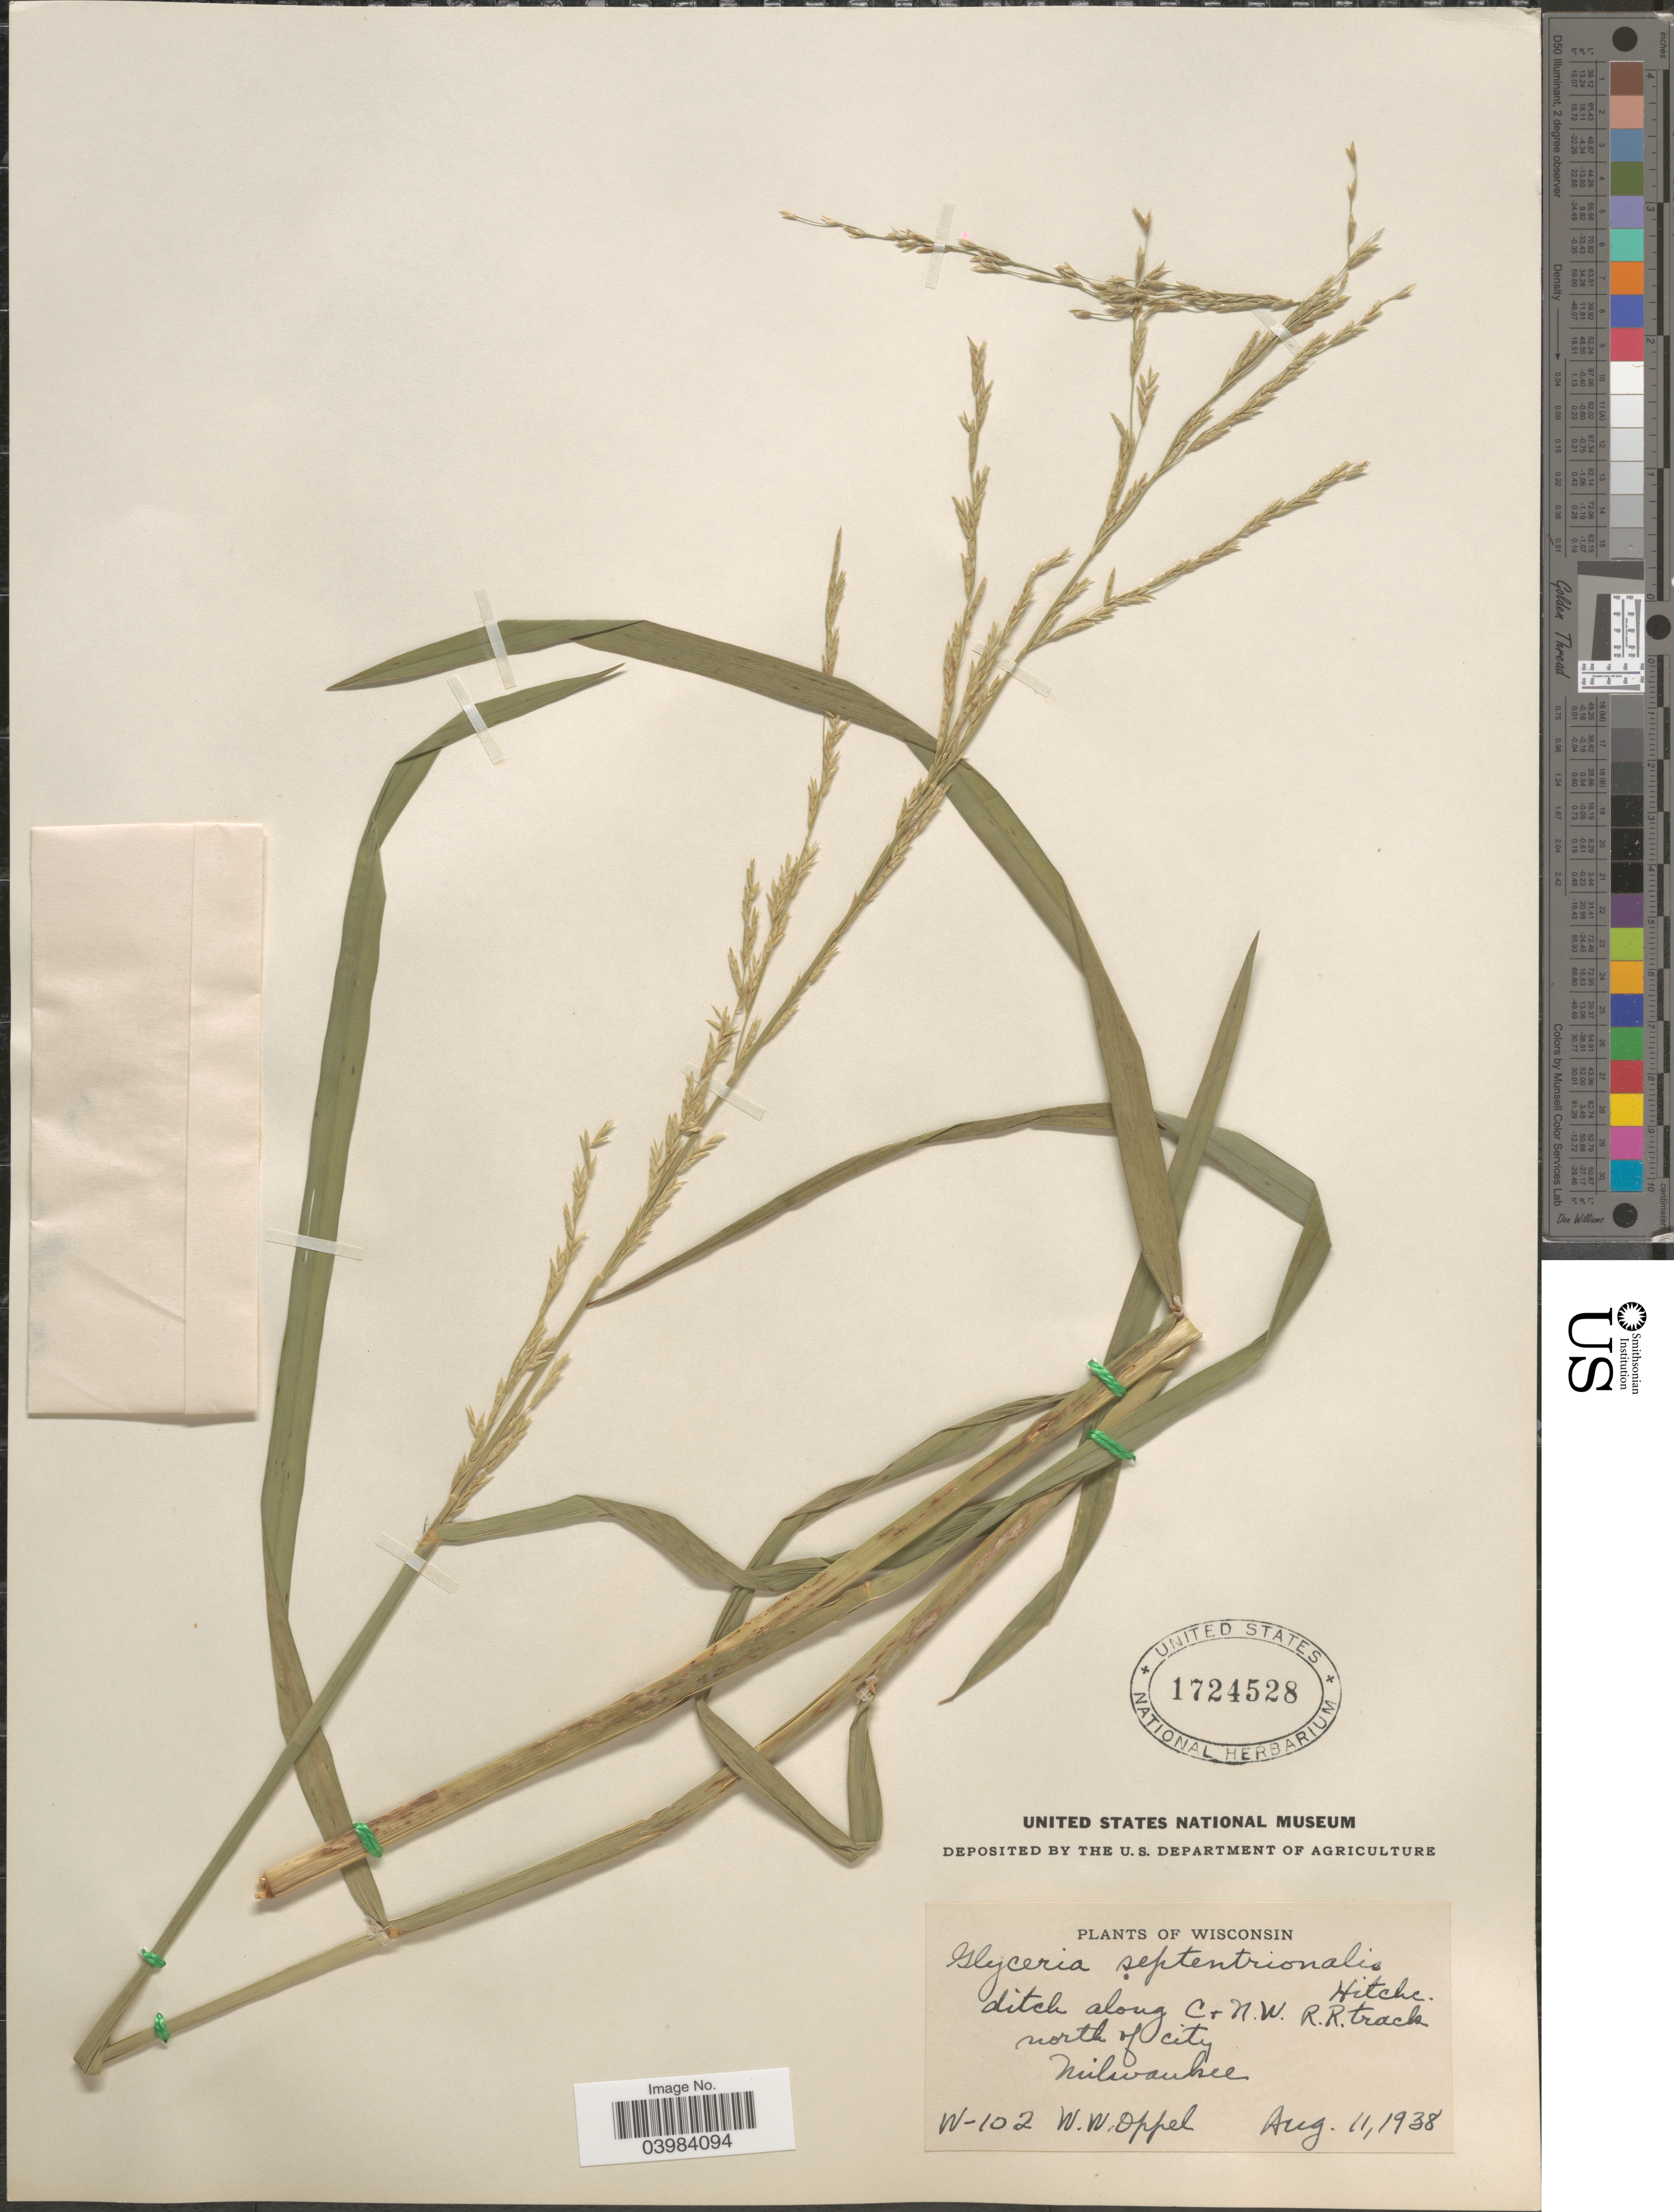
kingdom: Plantae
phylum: Tracheophyta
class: Liliopsida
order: Poales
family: Poaceae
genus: Glyceria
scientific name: Glyceria septentrionalis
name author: Hitchc.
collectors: W. Oppel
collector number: W-102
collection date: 1938-08-11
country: United States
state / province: Wisconsin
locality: Ditch along C & N.W. R. R. track north of city. Milwaukee.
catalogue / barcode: US 1724528